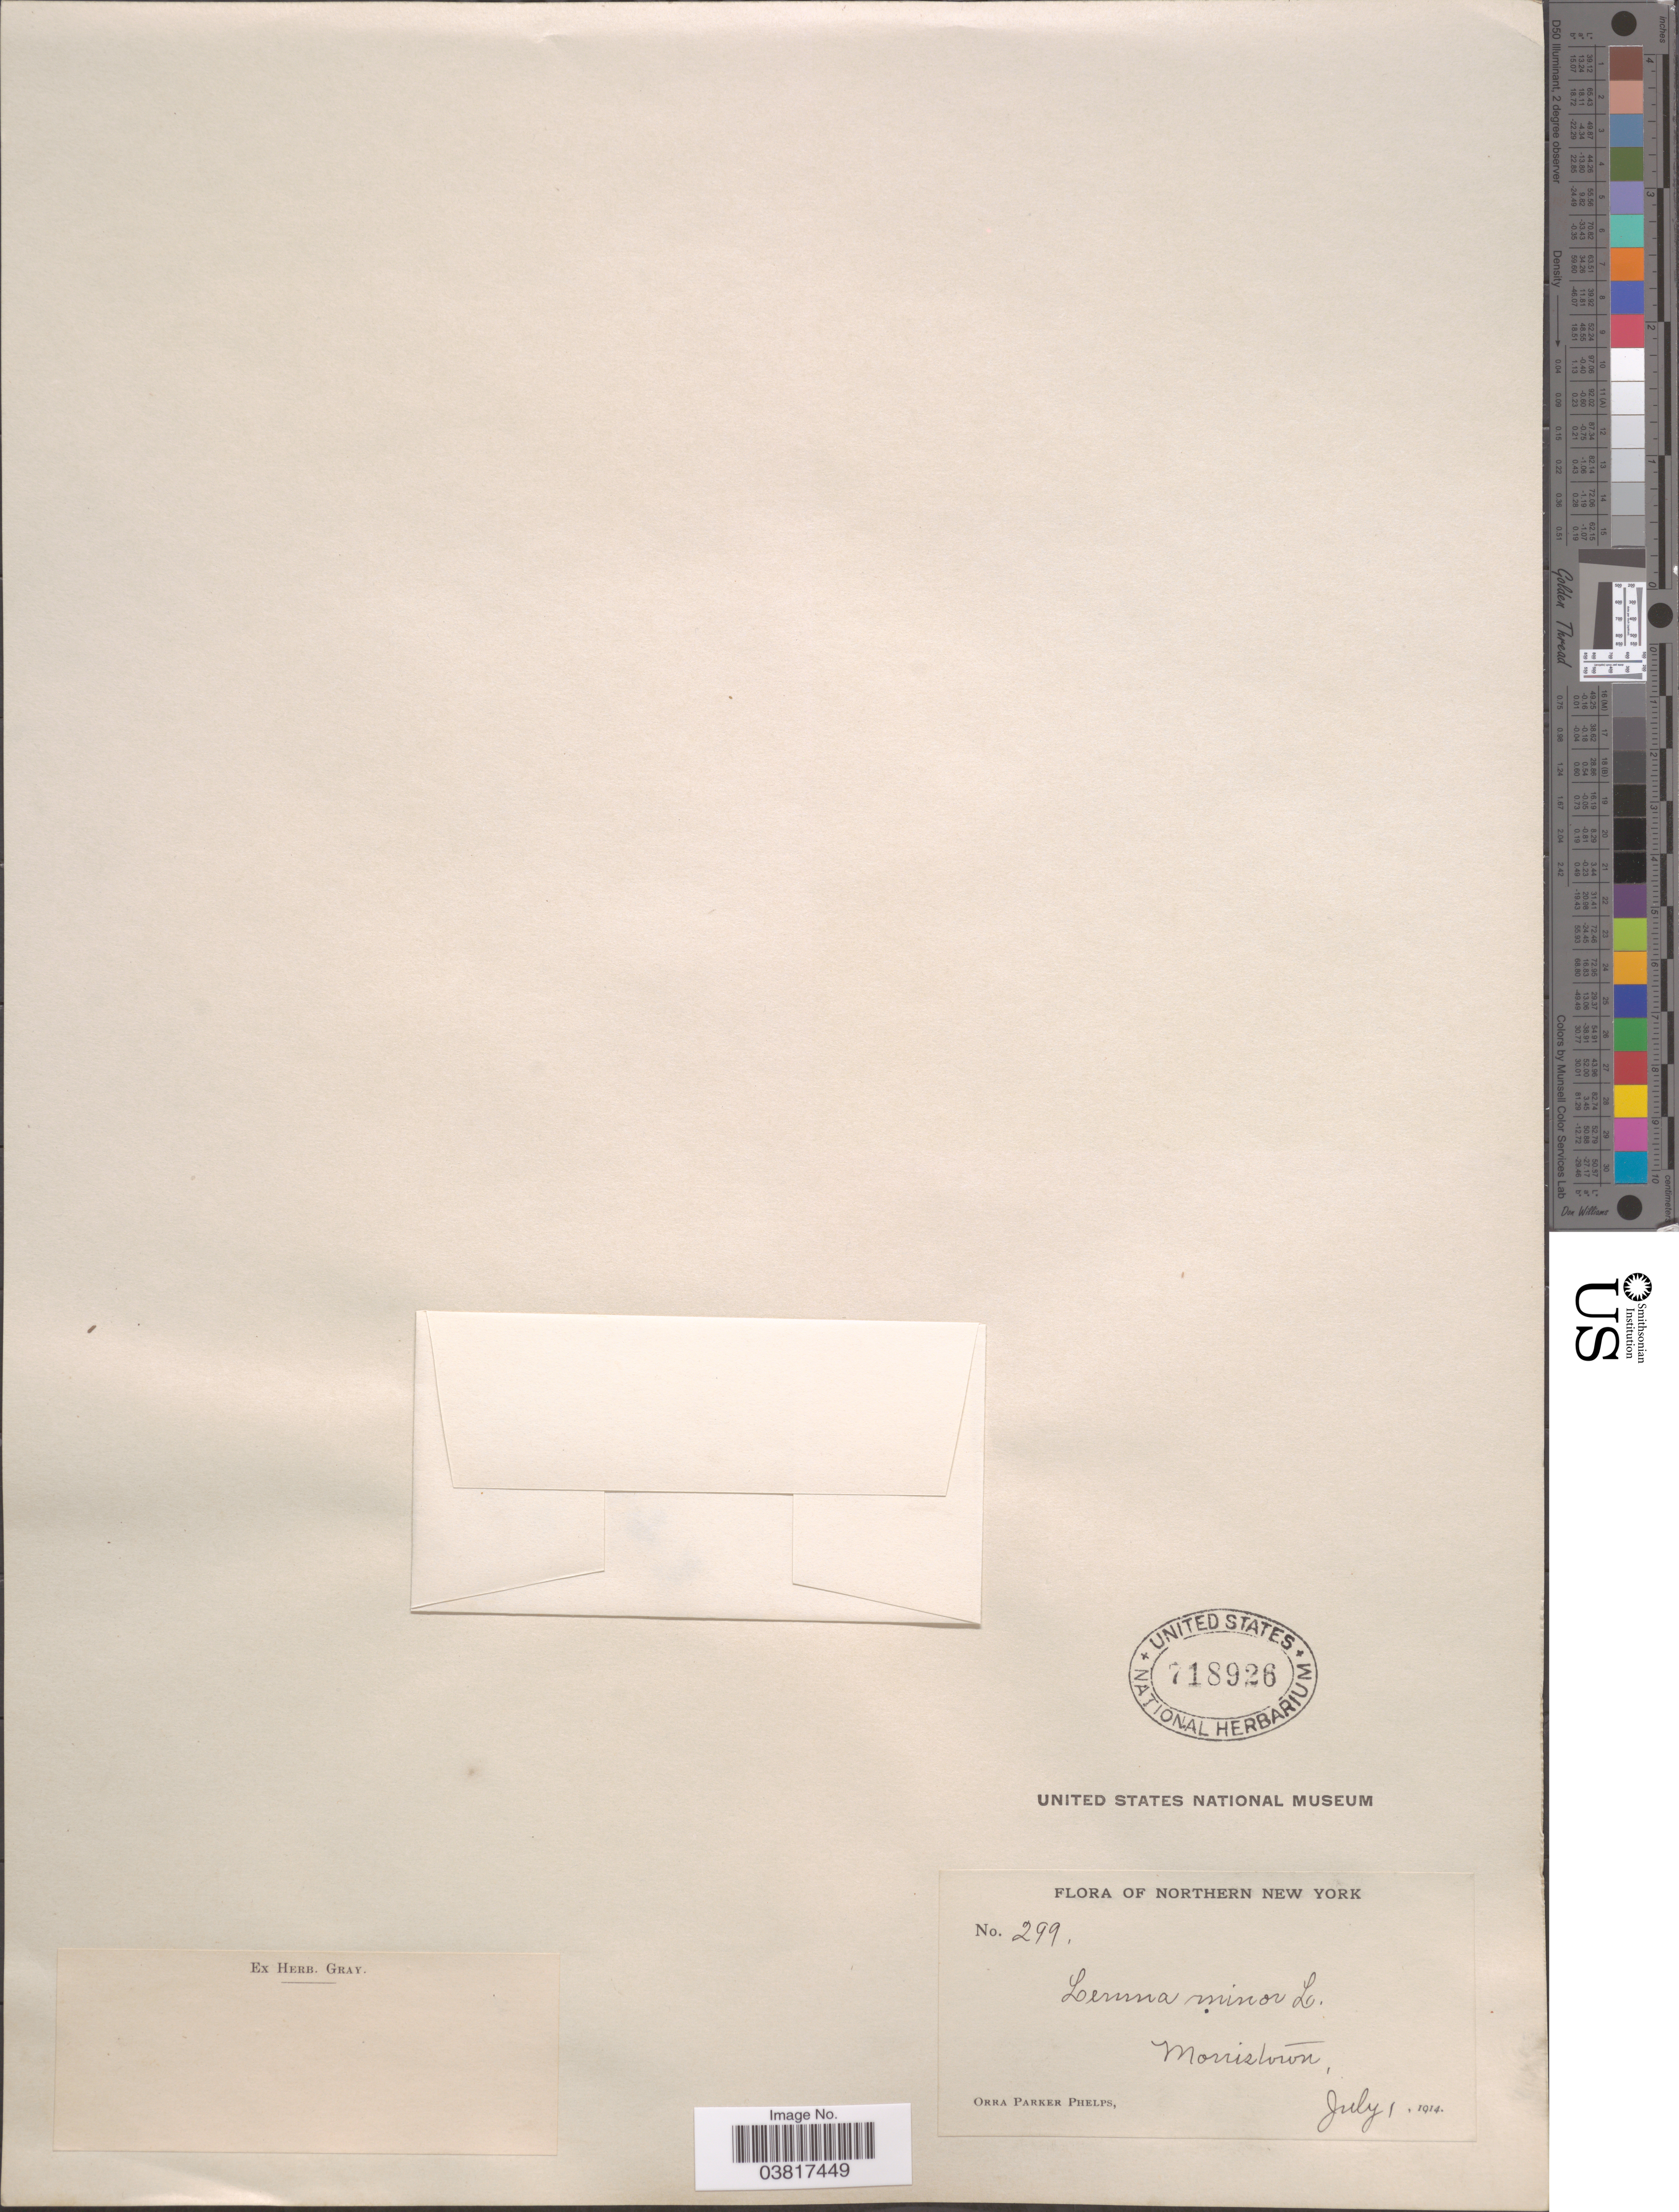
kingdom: Plantae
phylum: Tracheophyta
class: Liliopsida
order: Alismatales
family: Araceae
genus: Lemna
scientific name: Lemna minor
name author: L.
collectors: O. P. Phelps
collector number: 299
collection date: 1914-07-01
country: United States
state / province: New York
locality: Northern New York. Morristown.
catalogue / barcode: US 718926